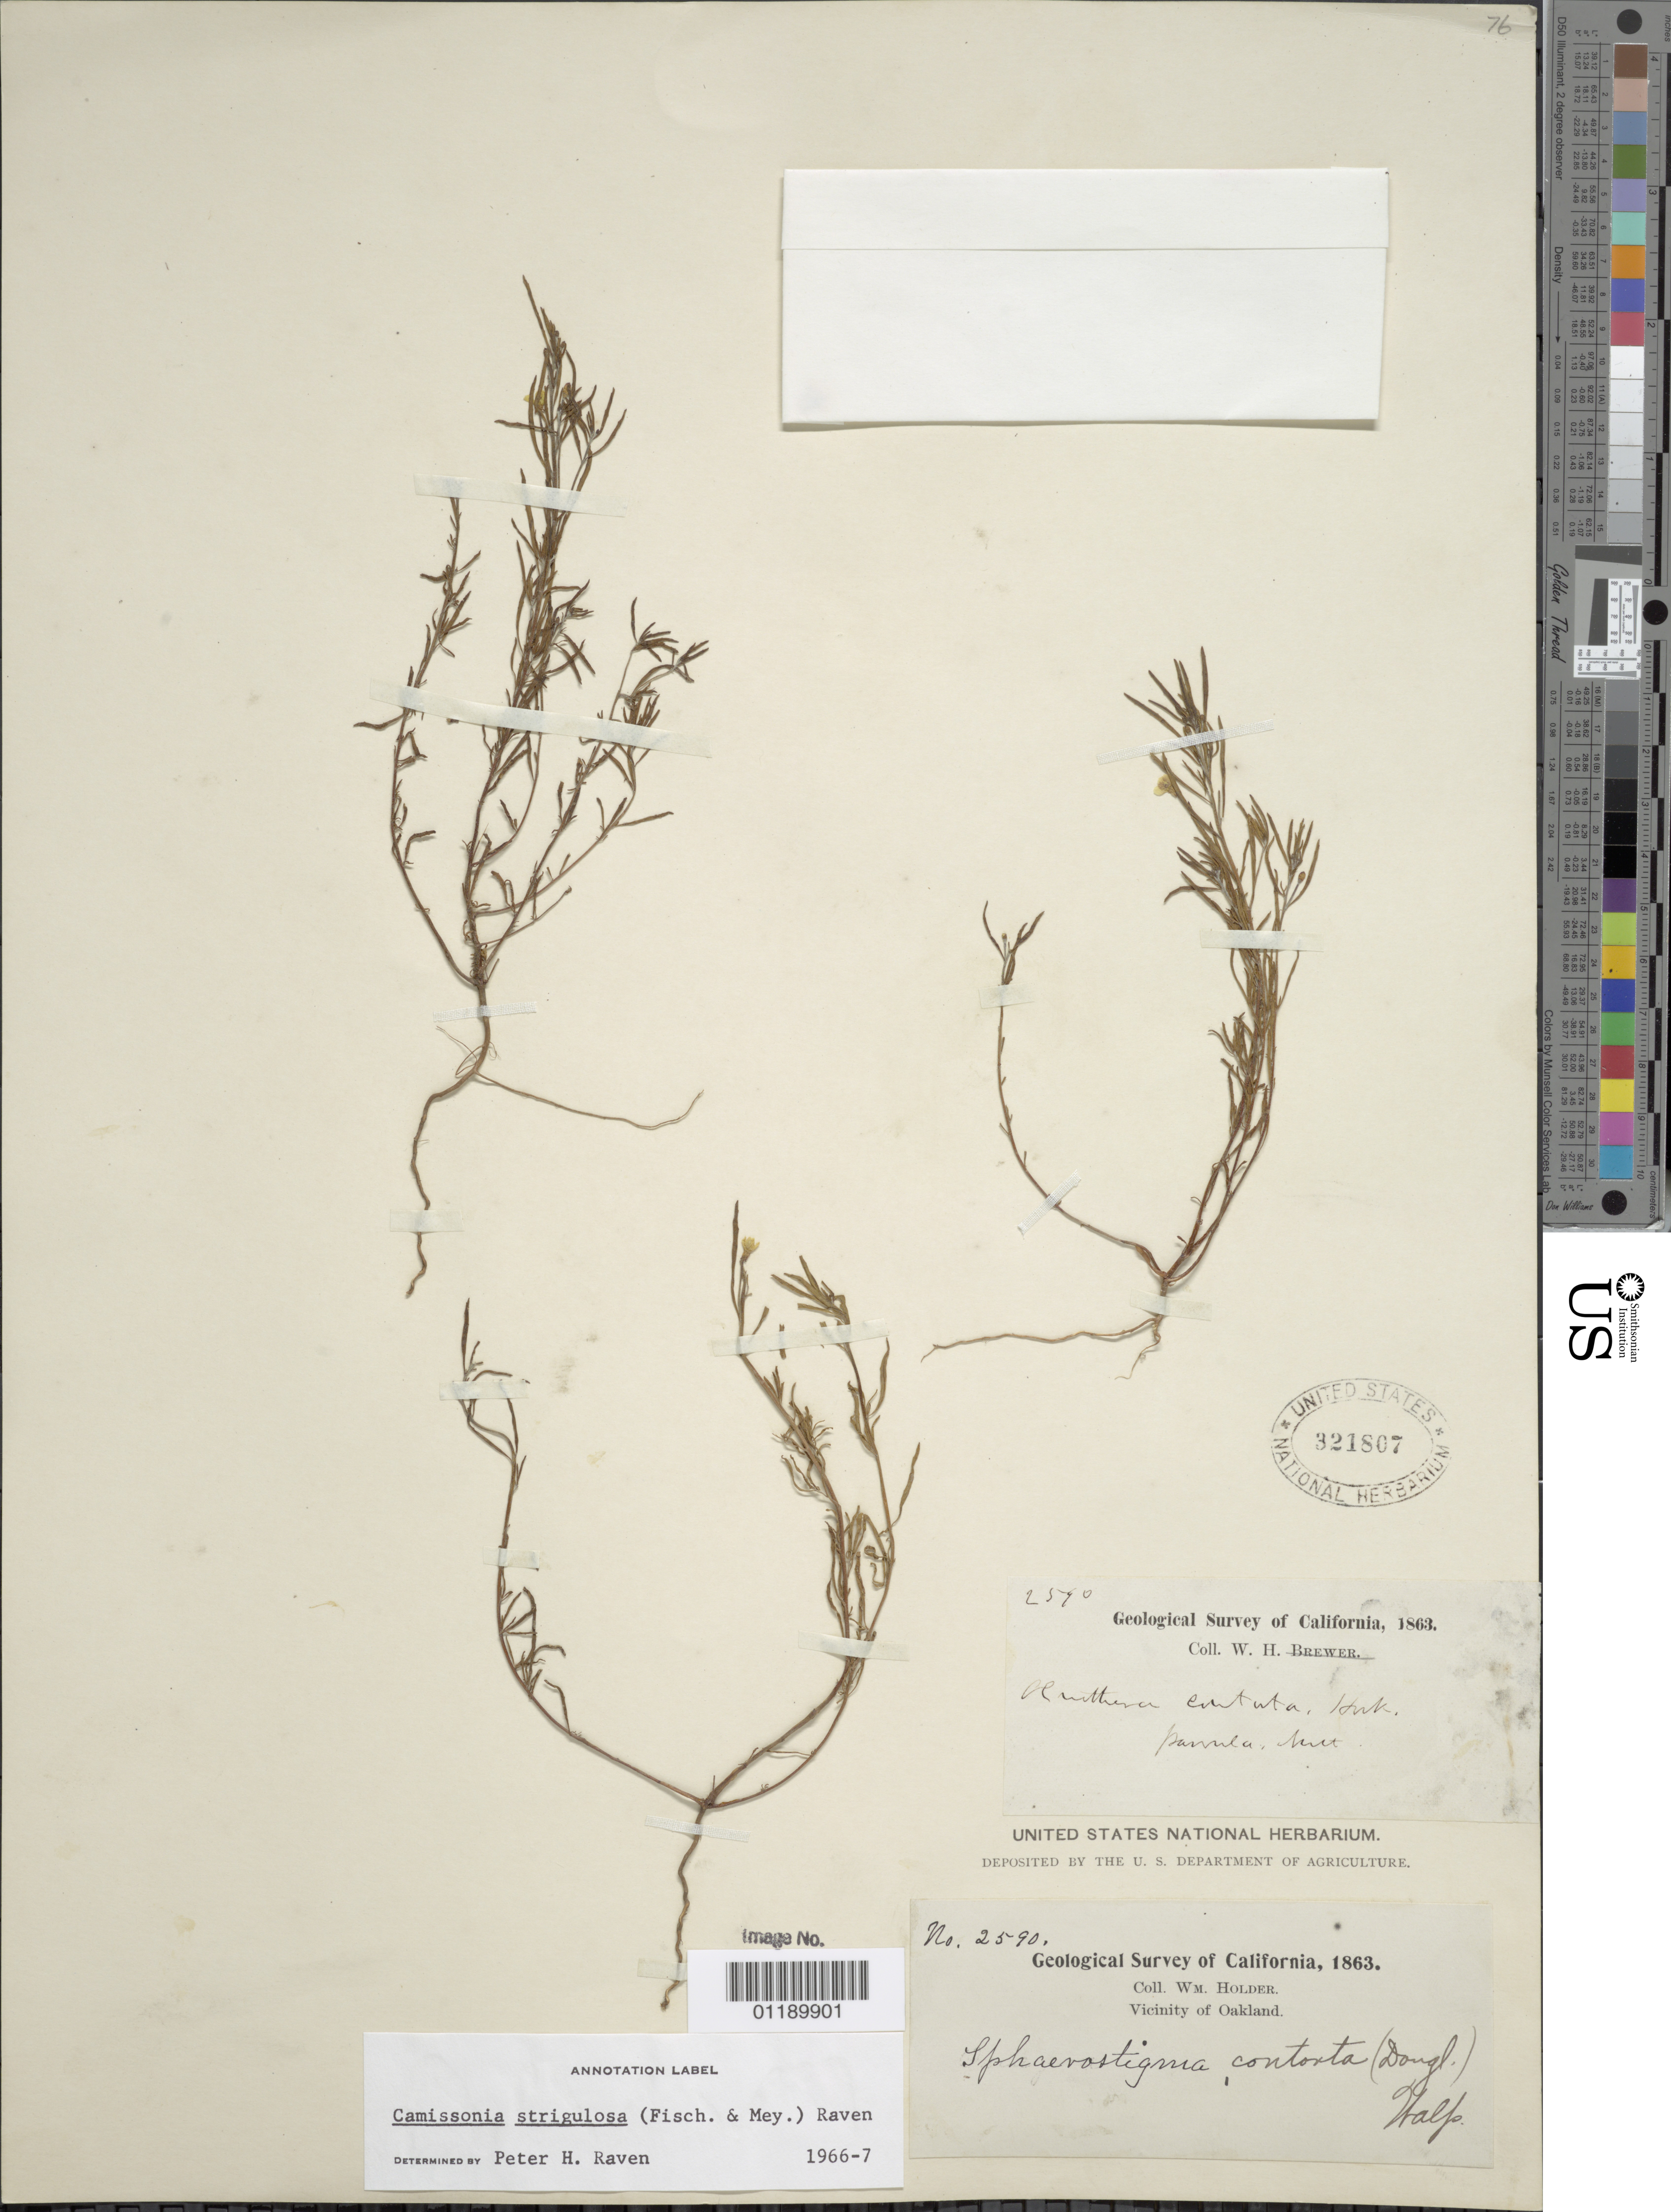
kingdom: Plantae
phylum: Tracheophyta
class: Magnoliopsida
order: Myrtales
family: Onagraceae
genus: Camissonia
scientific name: Camissonia strigulosa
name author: (Fisch. & C.A. Mey.) P.H. Raven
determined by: Raven, P. H.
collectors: W. Holder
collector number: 2590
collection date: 1863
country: United States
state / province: California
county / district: Alameda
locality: Vicinity of Oakland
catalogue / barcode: US 321807